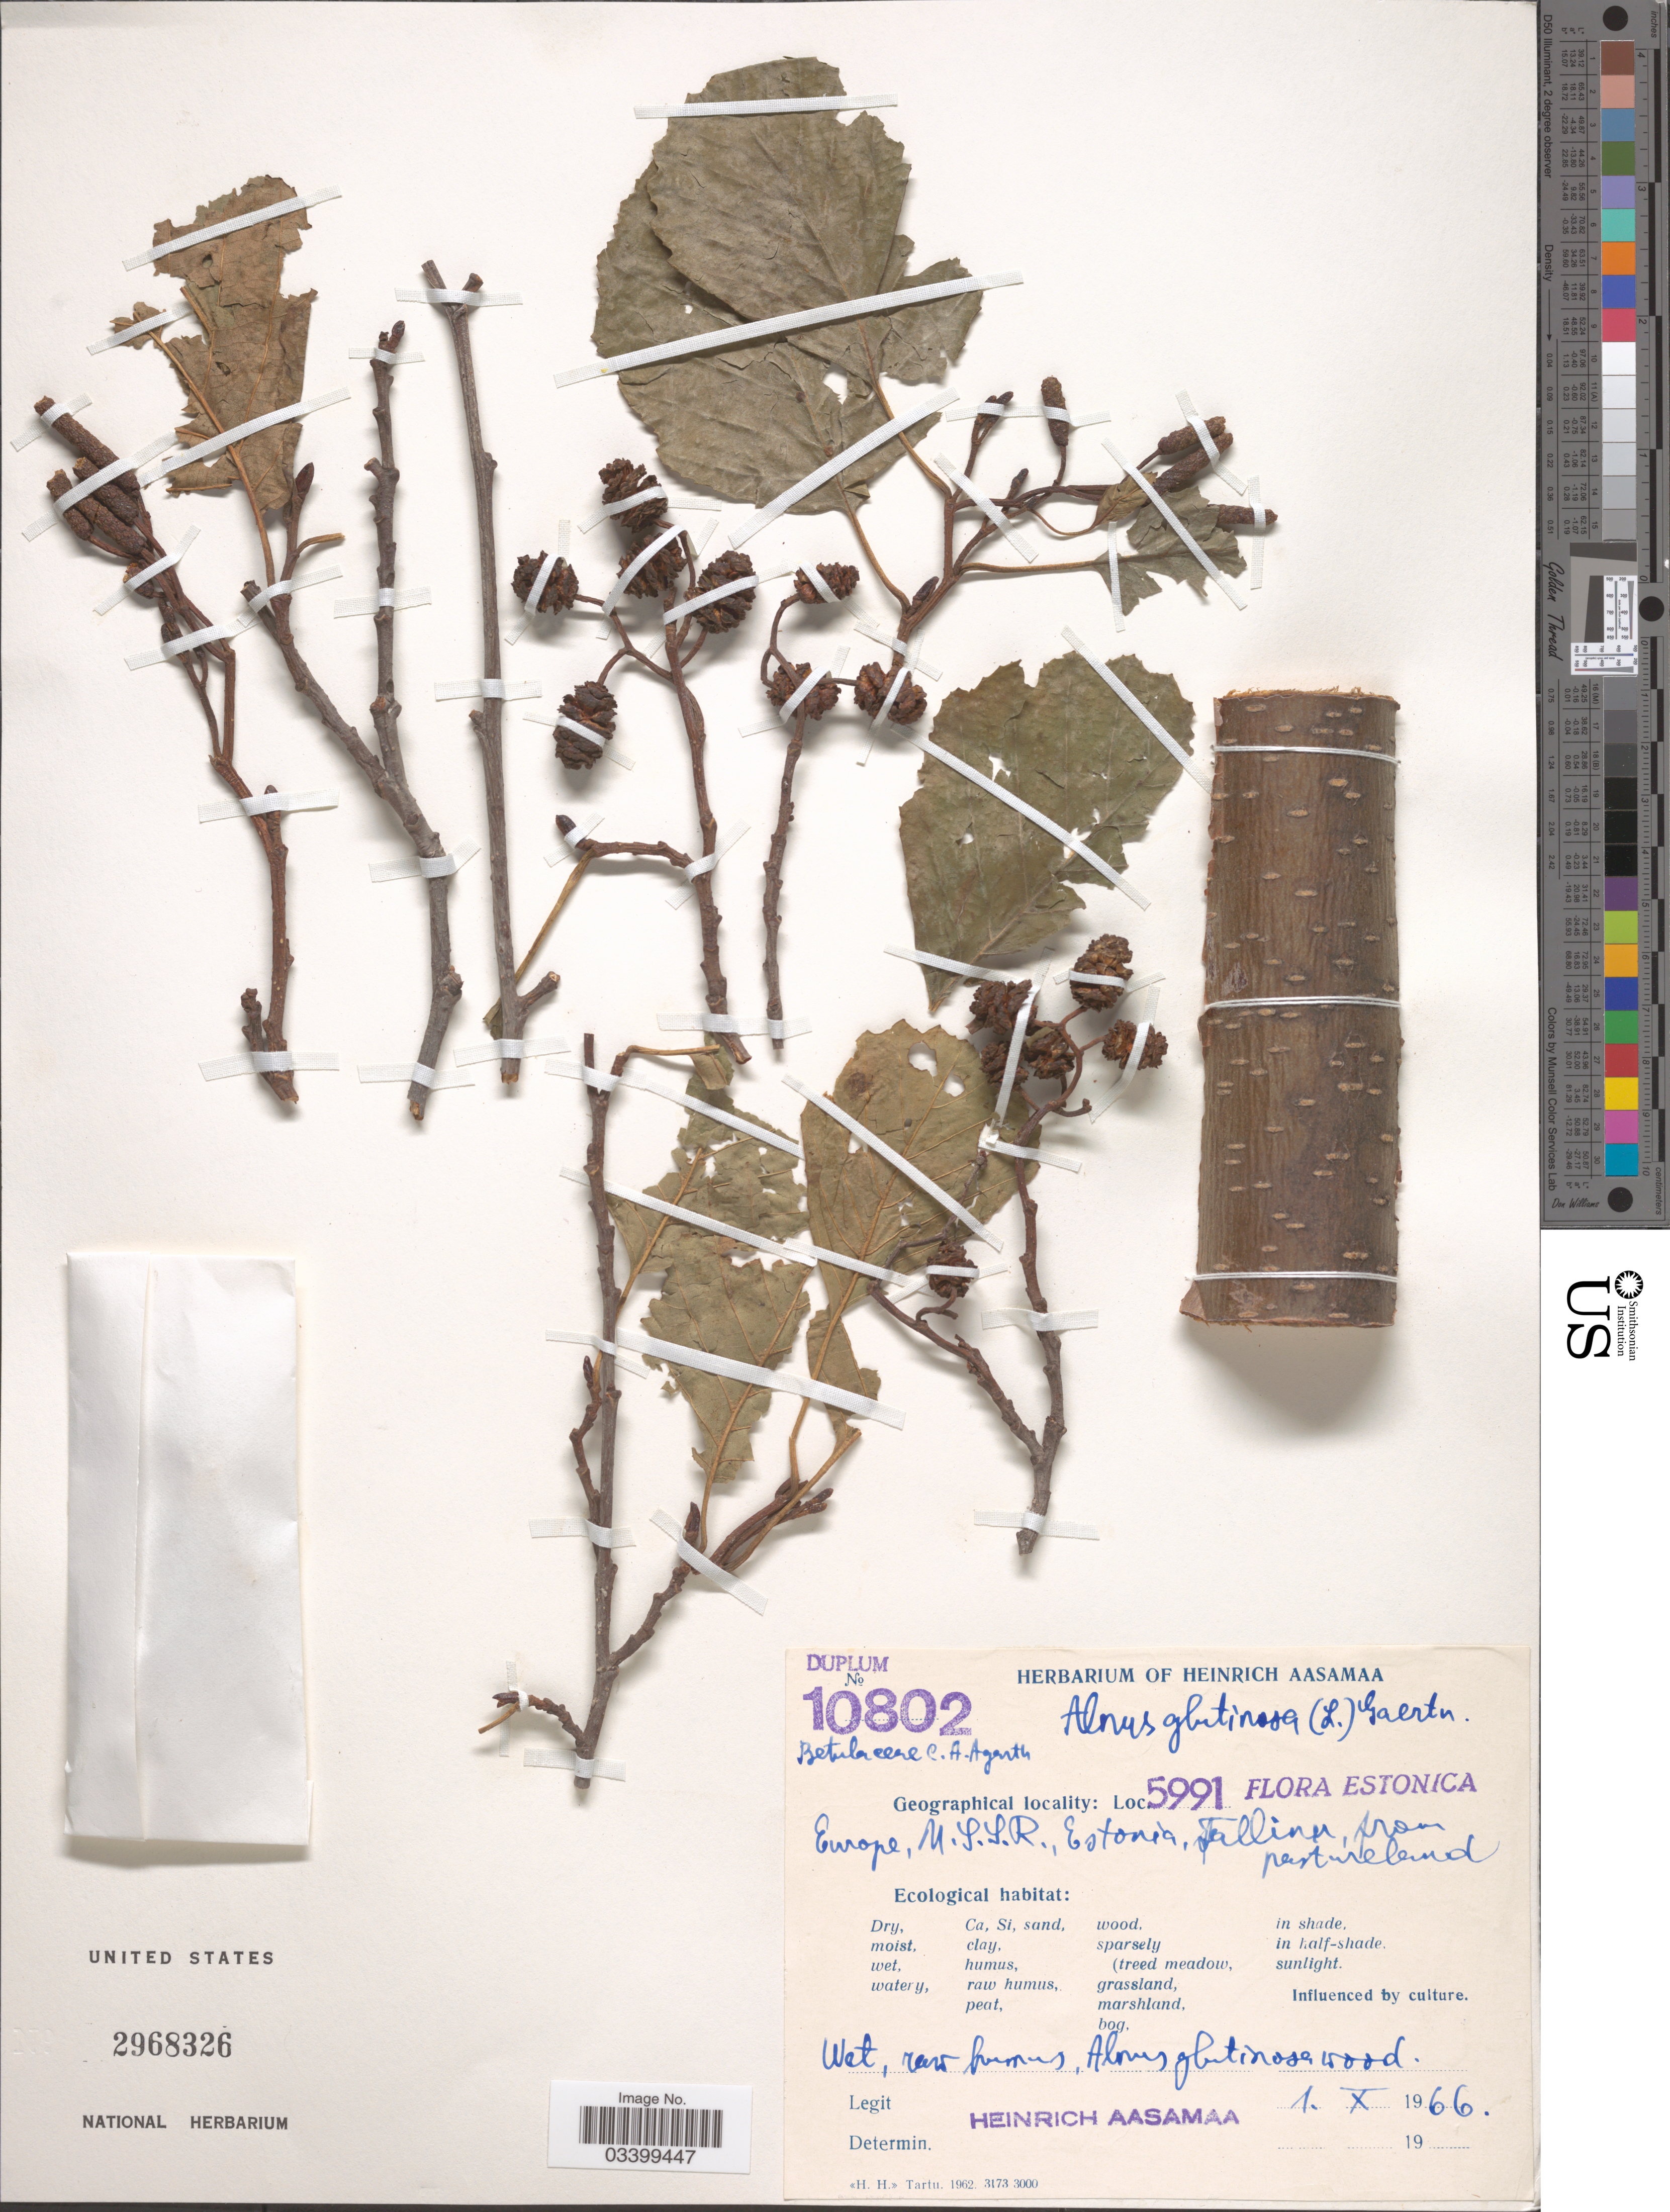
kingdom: Plantae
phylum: Tracheophyta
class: Magnoliopsida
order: Fagales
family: Betulaceae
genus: Alnus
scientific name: Alnus glutinosa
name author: (L.) Gaertn.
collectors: H. Aasamaa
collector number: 10802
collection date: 1966-10-01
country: Estonia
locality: M.S.S.R., Tallinn, from pastureland.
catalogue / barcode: US 2968326